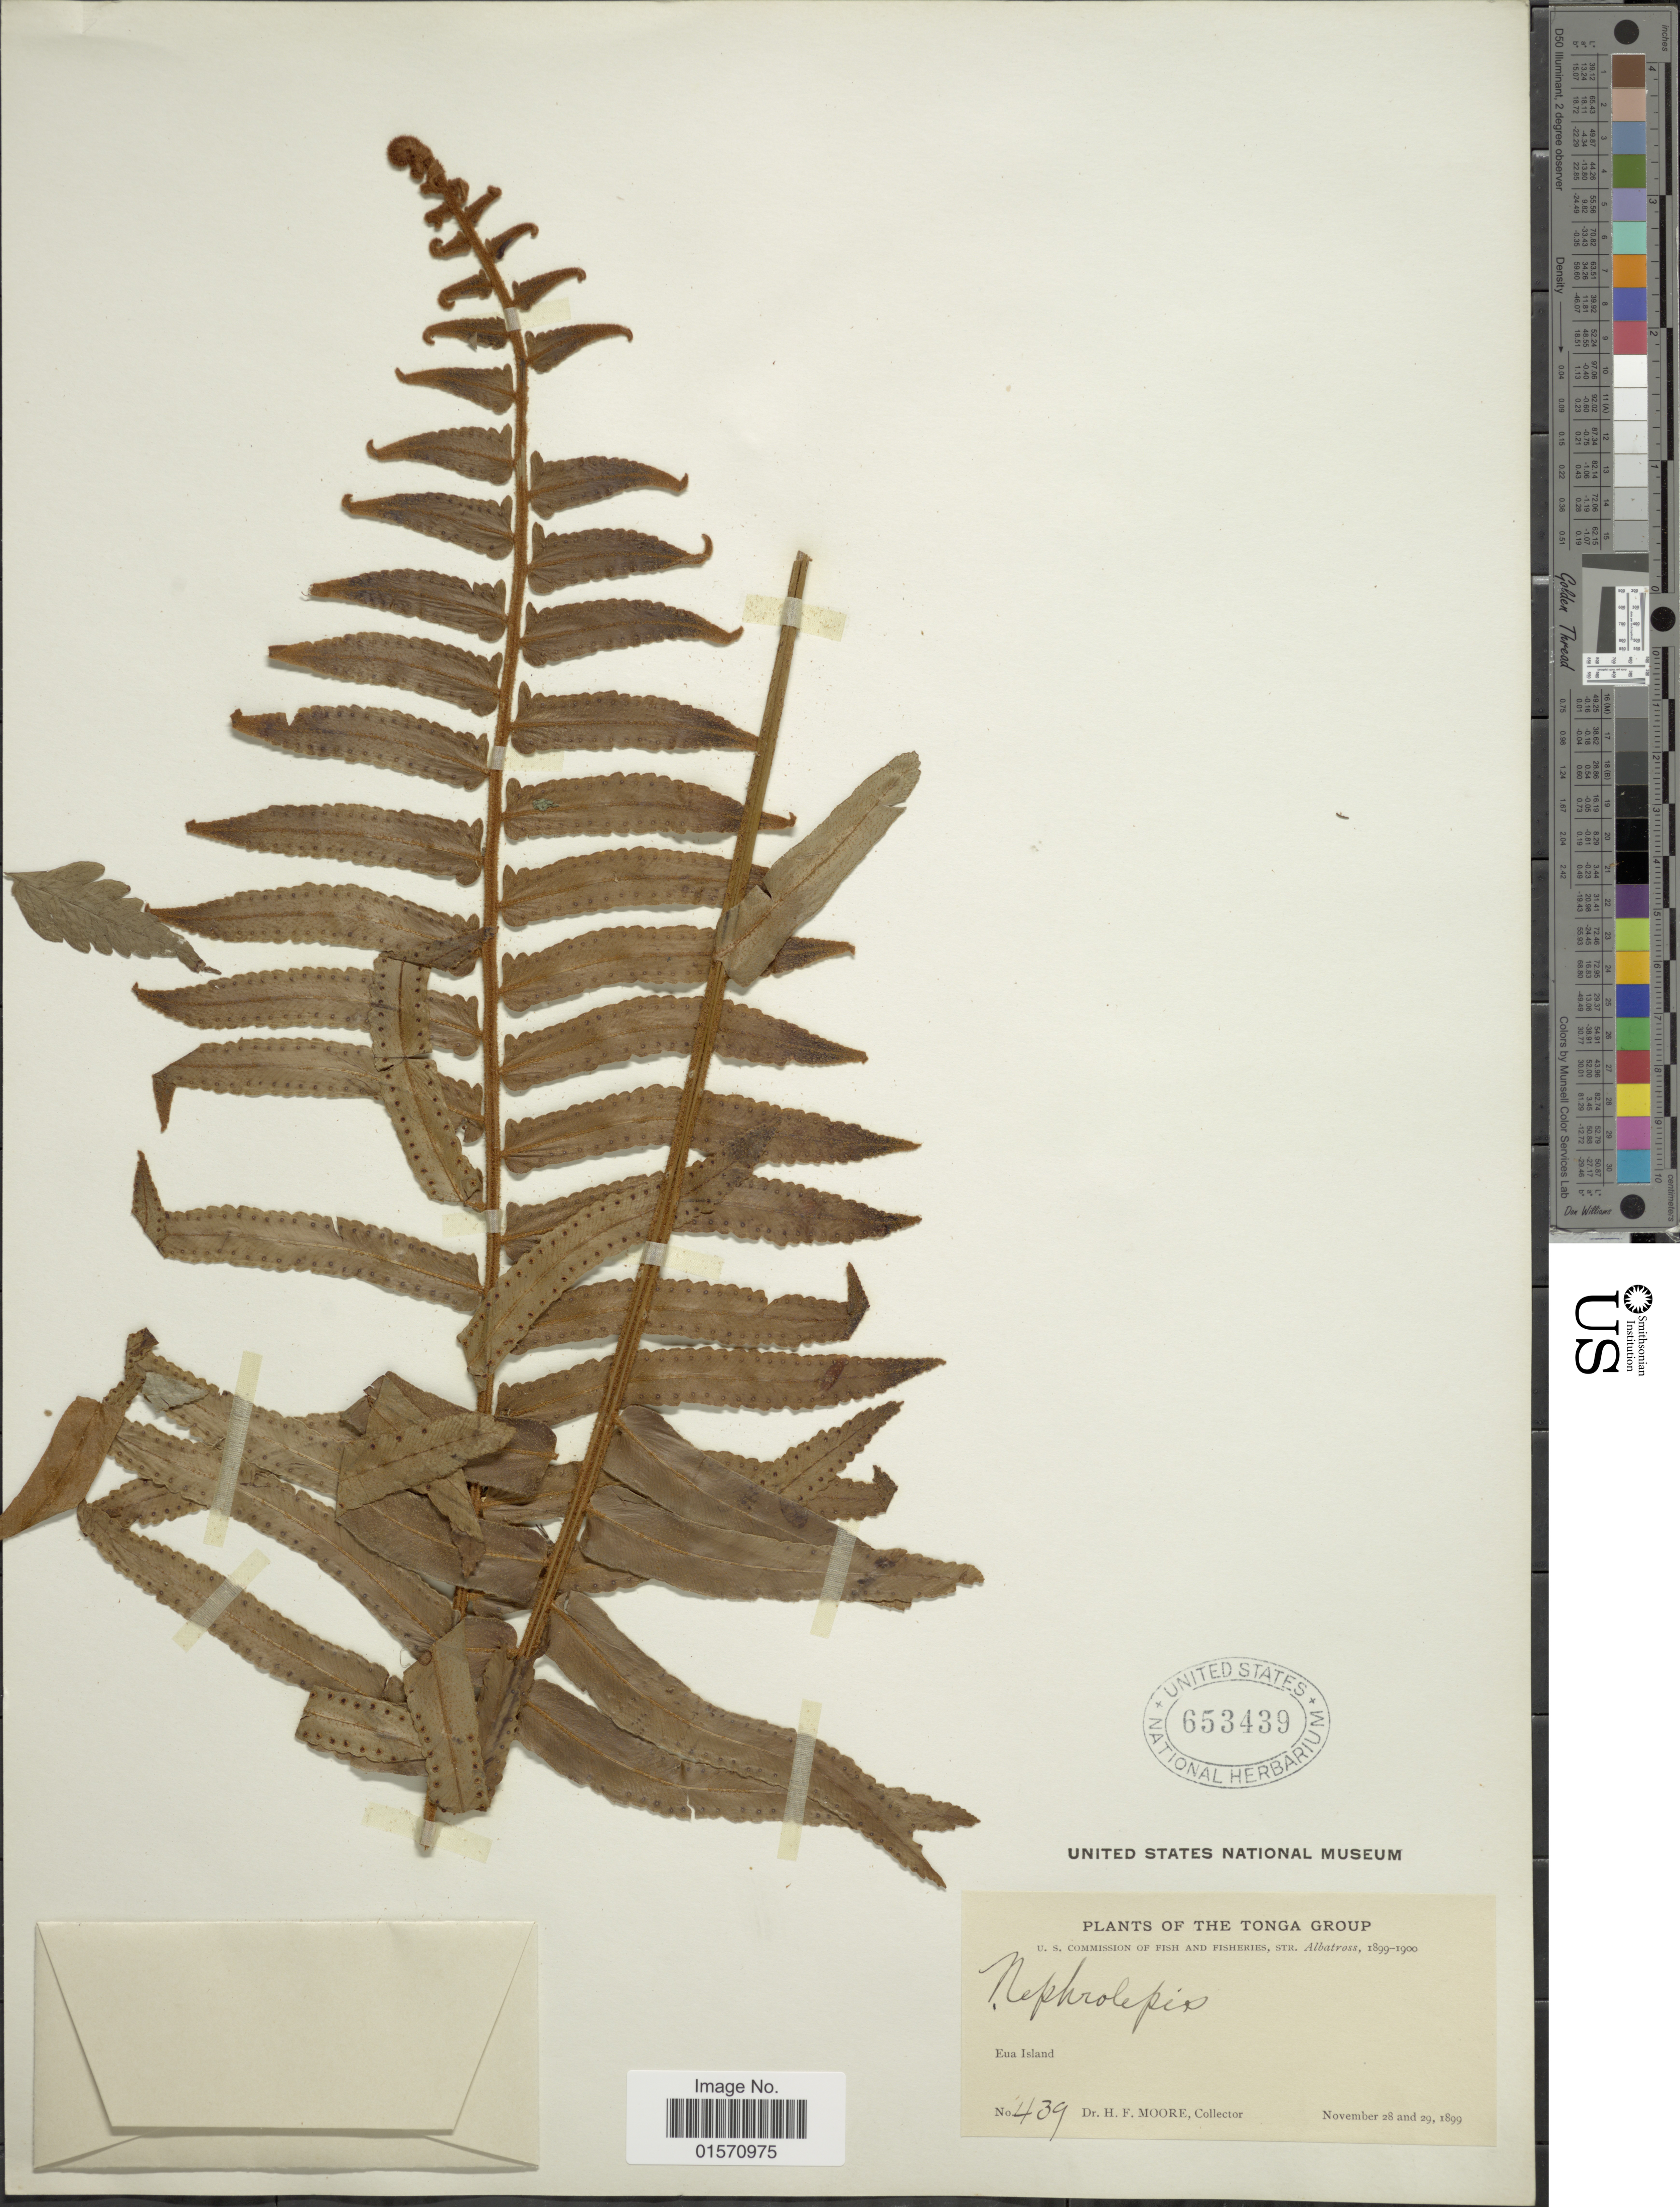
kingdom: Plantae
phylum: Tracheophyta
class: Polypodiopsida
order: Polypodiales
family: Nephrolepidaceae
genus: Nephrolepis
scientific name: Nephrolepis hirsutula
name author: (G. Forst.) C. Presl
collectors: H. F. Moore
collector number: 439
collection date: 1899-11-28/1899-11-29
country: Tonga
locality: Tonga Group. Eua Island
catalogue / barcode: US 653439